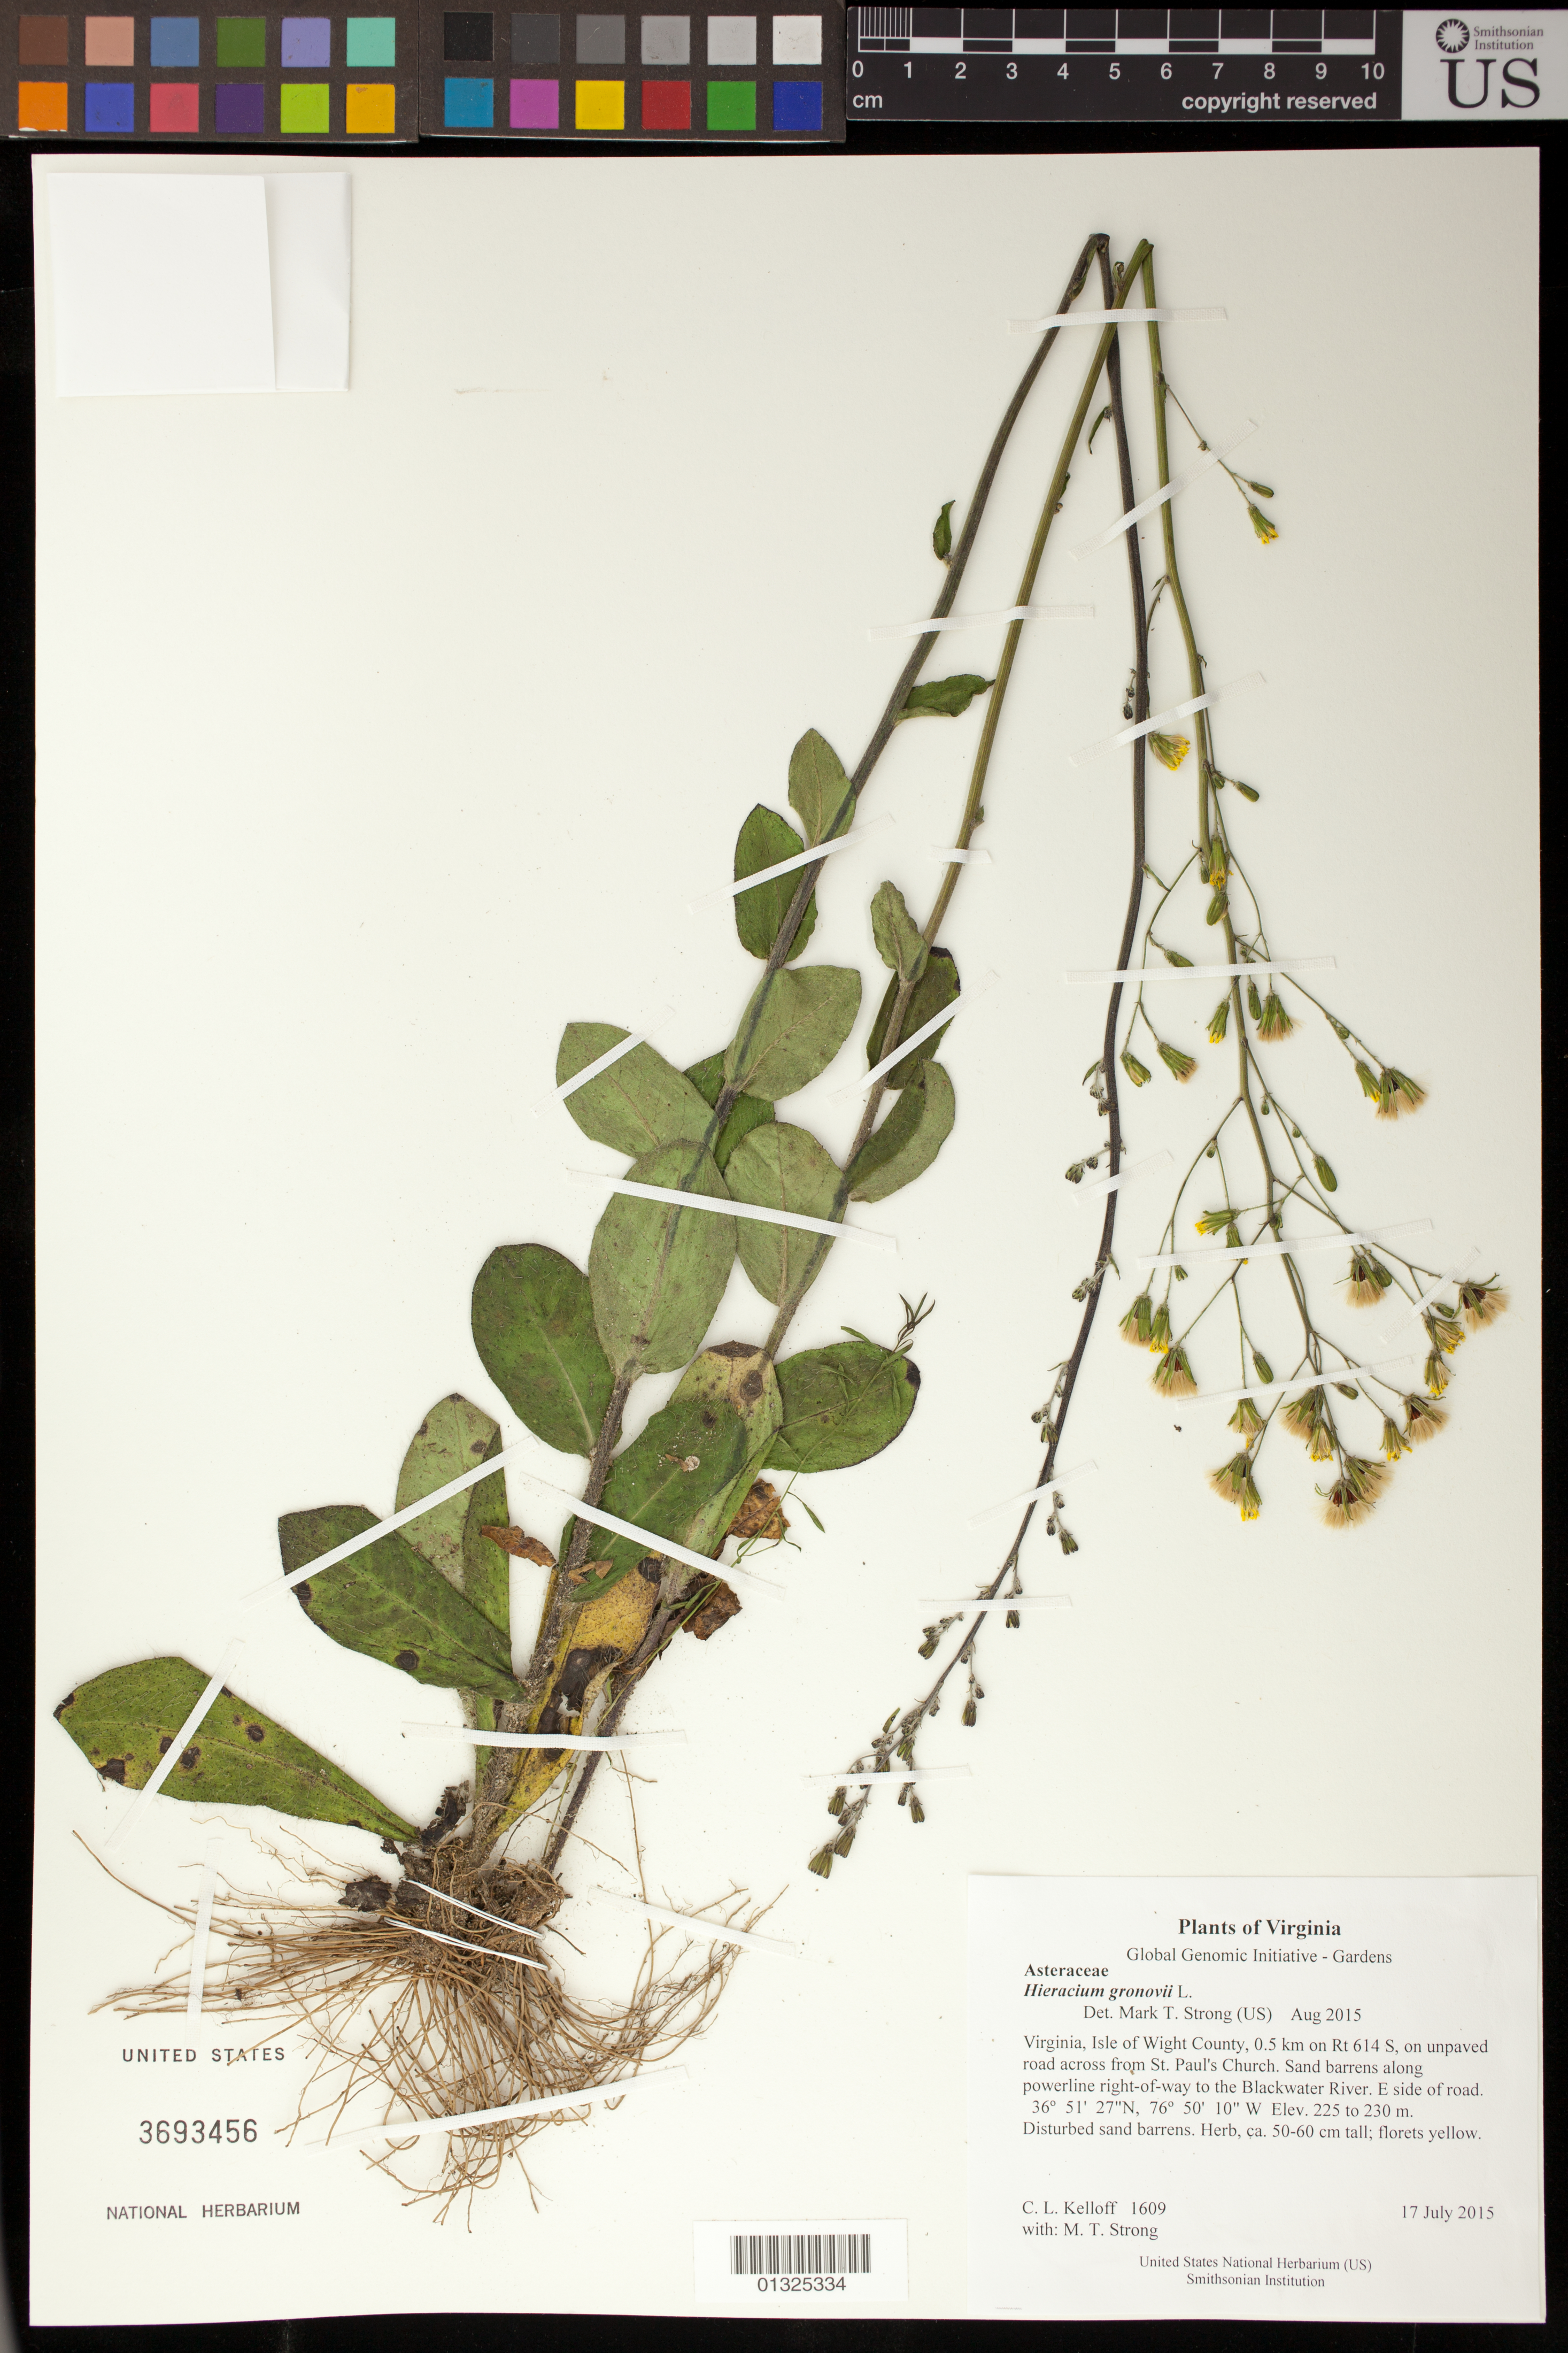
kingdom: Plantae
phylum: Tracheophyta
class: Magnoliopsida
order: Asterales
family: Asteraceae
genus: Hieracium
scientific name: Hieracium gronovii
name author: L.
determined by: Strong, M. T., (US), Smithsonian Institution - National Museum of Natural History (UNITED STATES)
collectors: C. L. Kelloff & M. T. Strong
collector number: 1609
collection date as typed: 17 July 2015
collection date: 2015-07-17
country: United States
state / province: Virginia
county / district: Isle of Wight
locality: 0.5 km on Rt 614 S, on unpaved road across from St. Paul's Church. Sand barrens along powerline right-of-way to the Blackwater River. E side of road.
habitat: Disturbed sand barrens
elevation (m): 225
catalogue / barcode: US 3693456